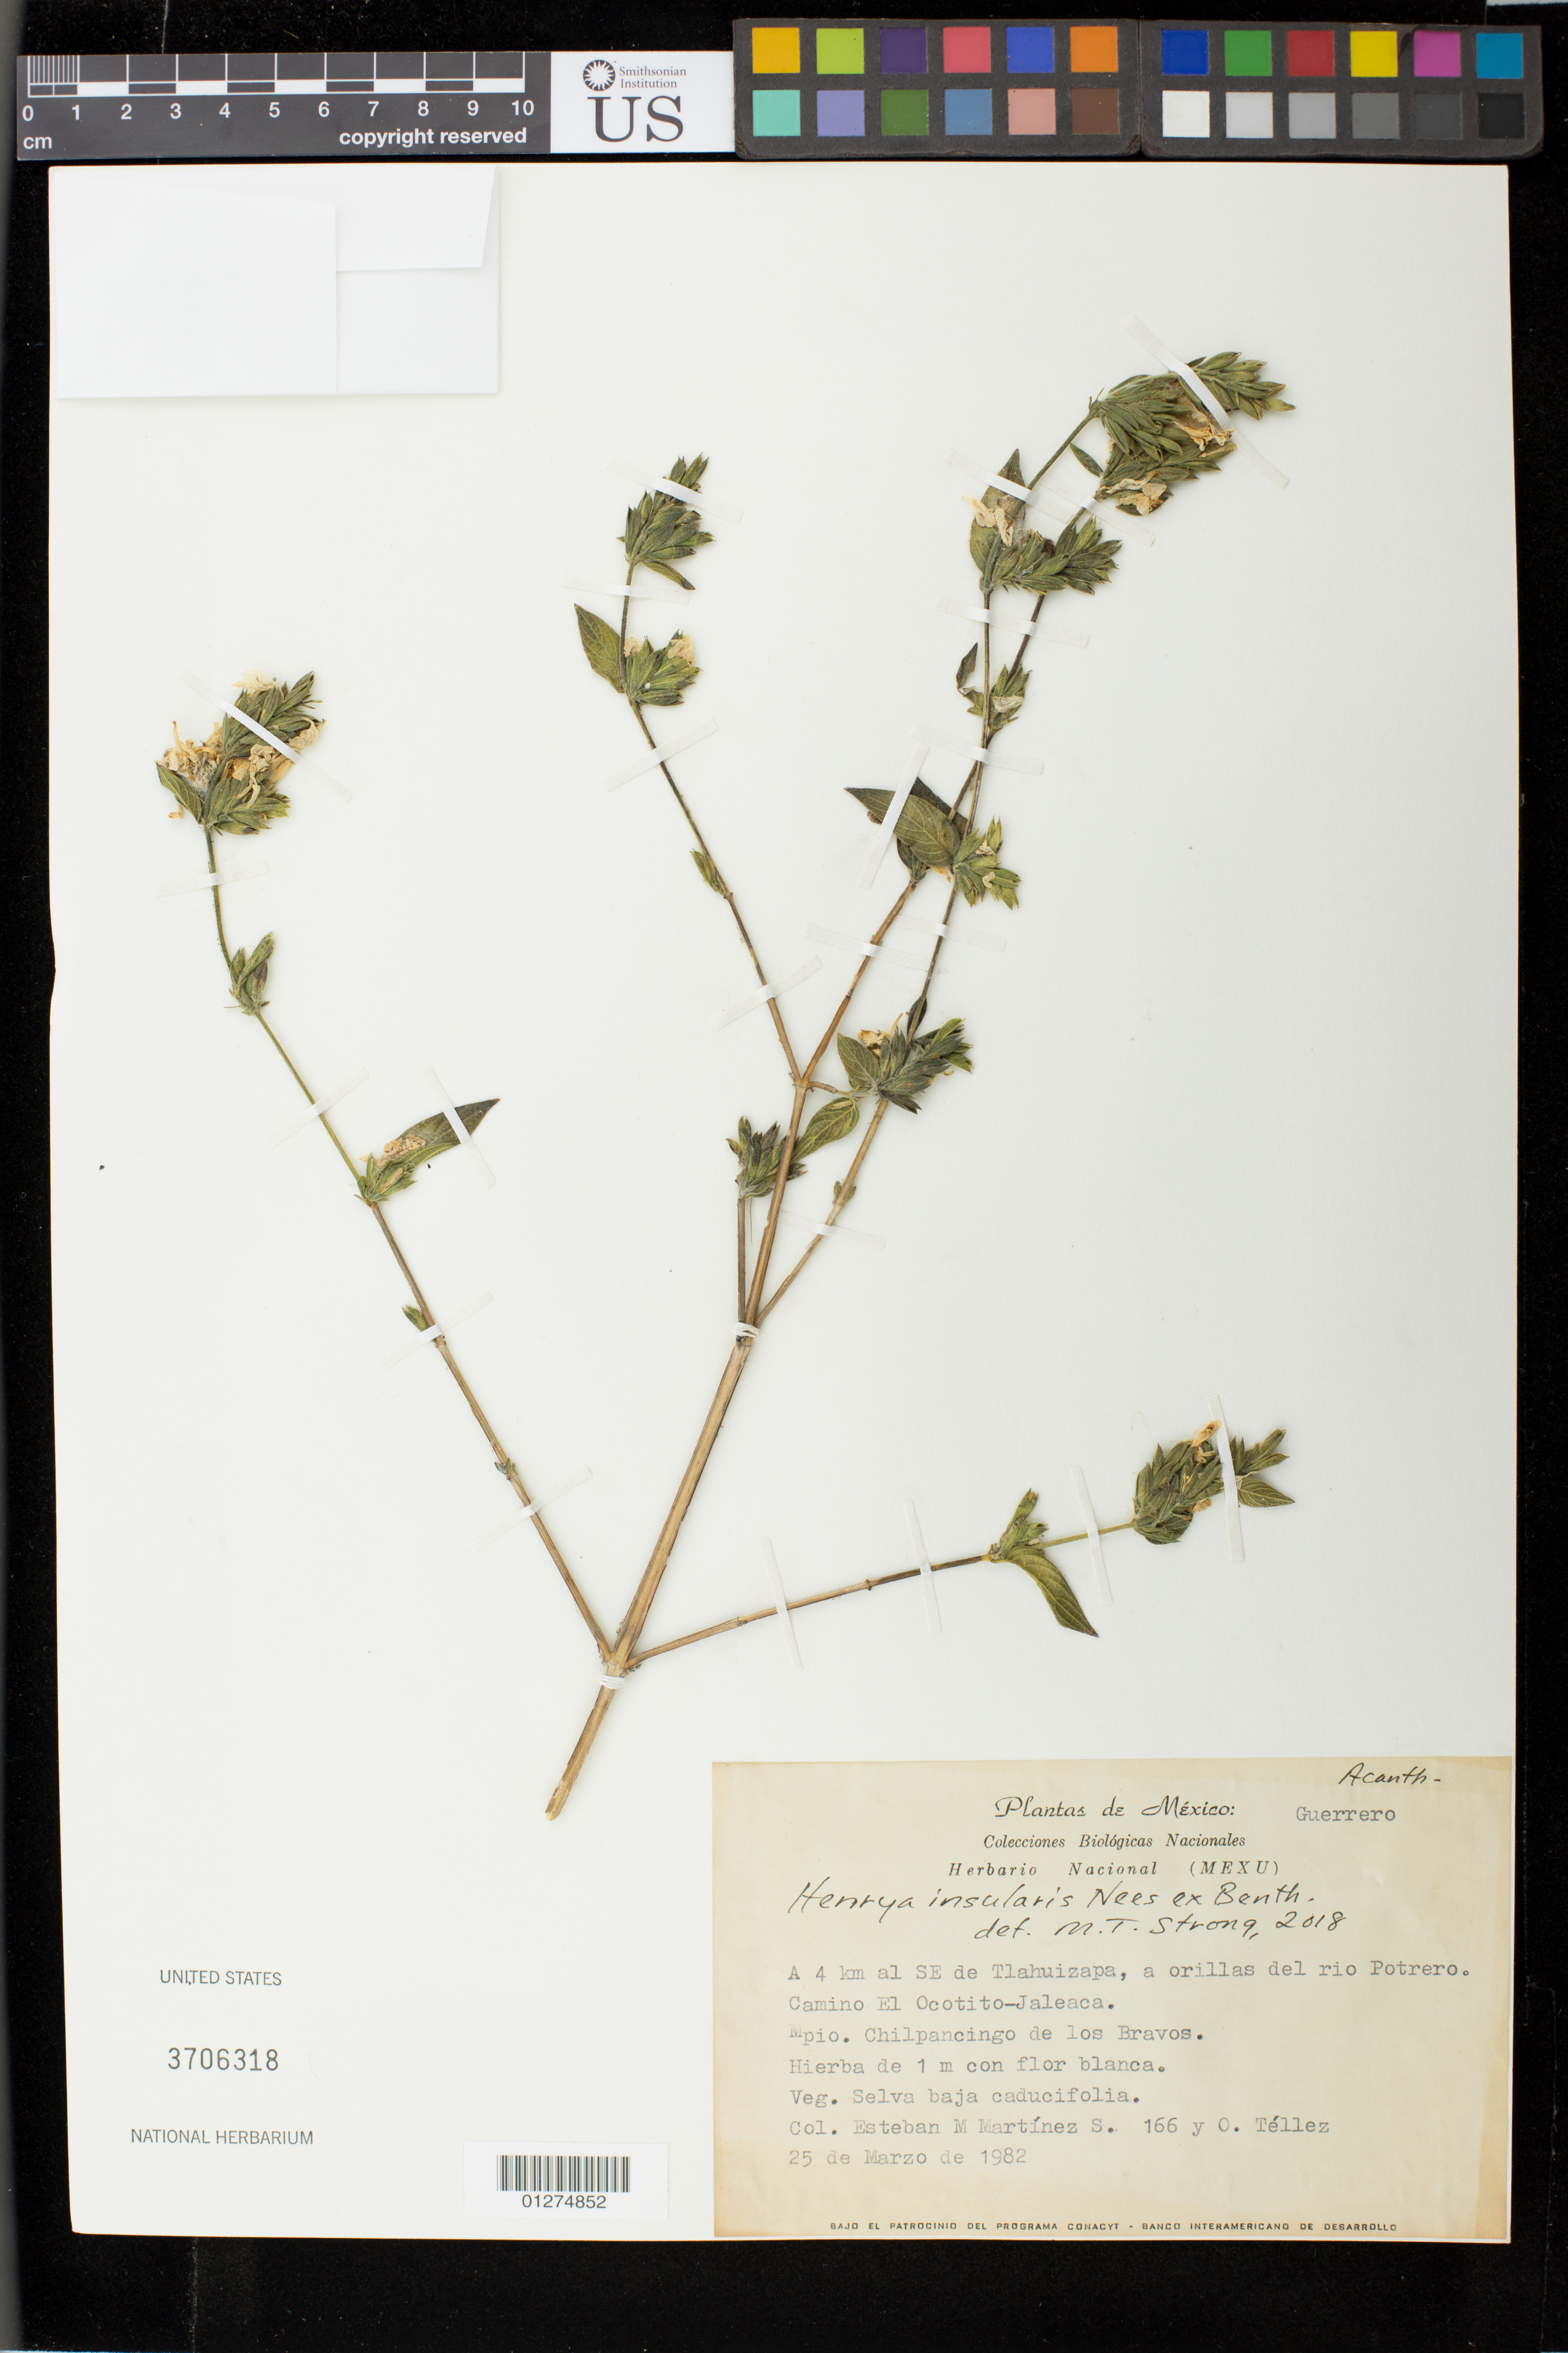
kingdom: Plantae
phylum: Tracheophyta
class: Magnoliopsida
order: Lamiales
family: Acanthaceae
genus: Henrya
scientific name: Henrya insularis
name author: Nees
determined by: Strong, M. T., (US), Smithsonian Institution - National Museum of Natural History (UNITED STATES)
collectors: E. M. Martínez S. & O. Téllez V.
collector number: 166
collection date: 1982-03-25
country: Mexico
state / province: Guerrero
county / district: Chilpancingo De Los Bravo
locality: A 4 km al SE de Tlahuizapa, a orillas del rio Potrero. Camino a El Ocotito-Jaleaca.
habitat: selva baja caducifolia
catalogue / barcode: US 3706318